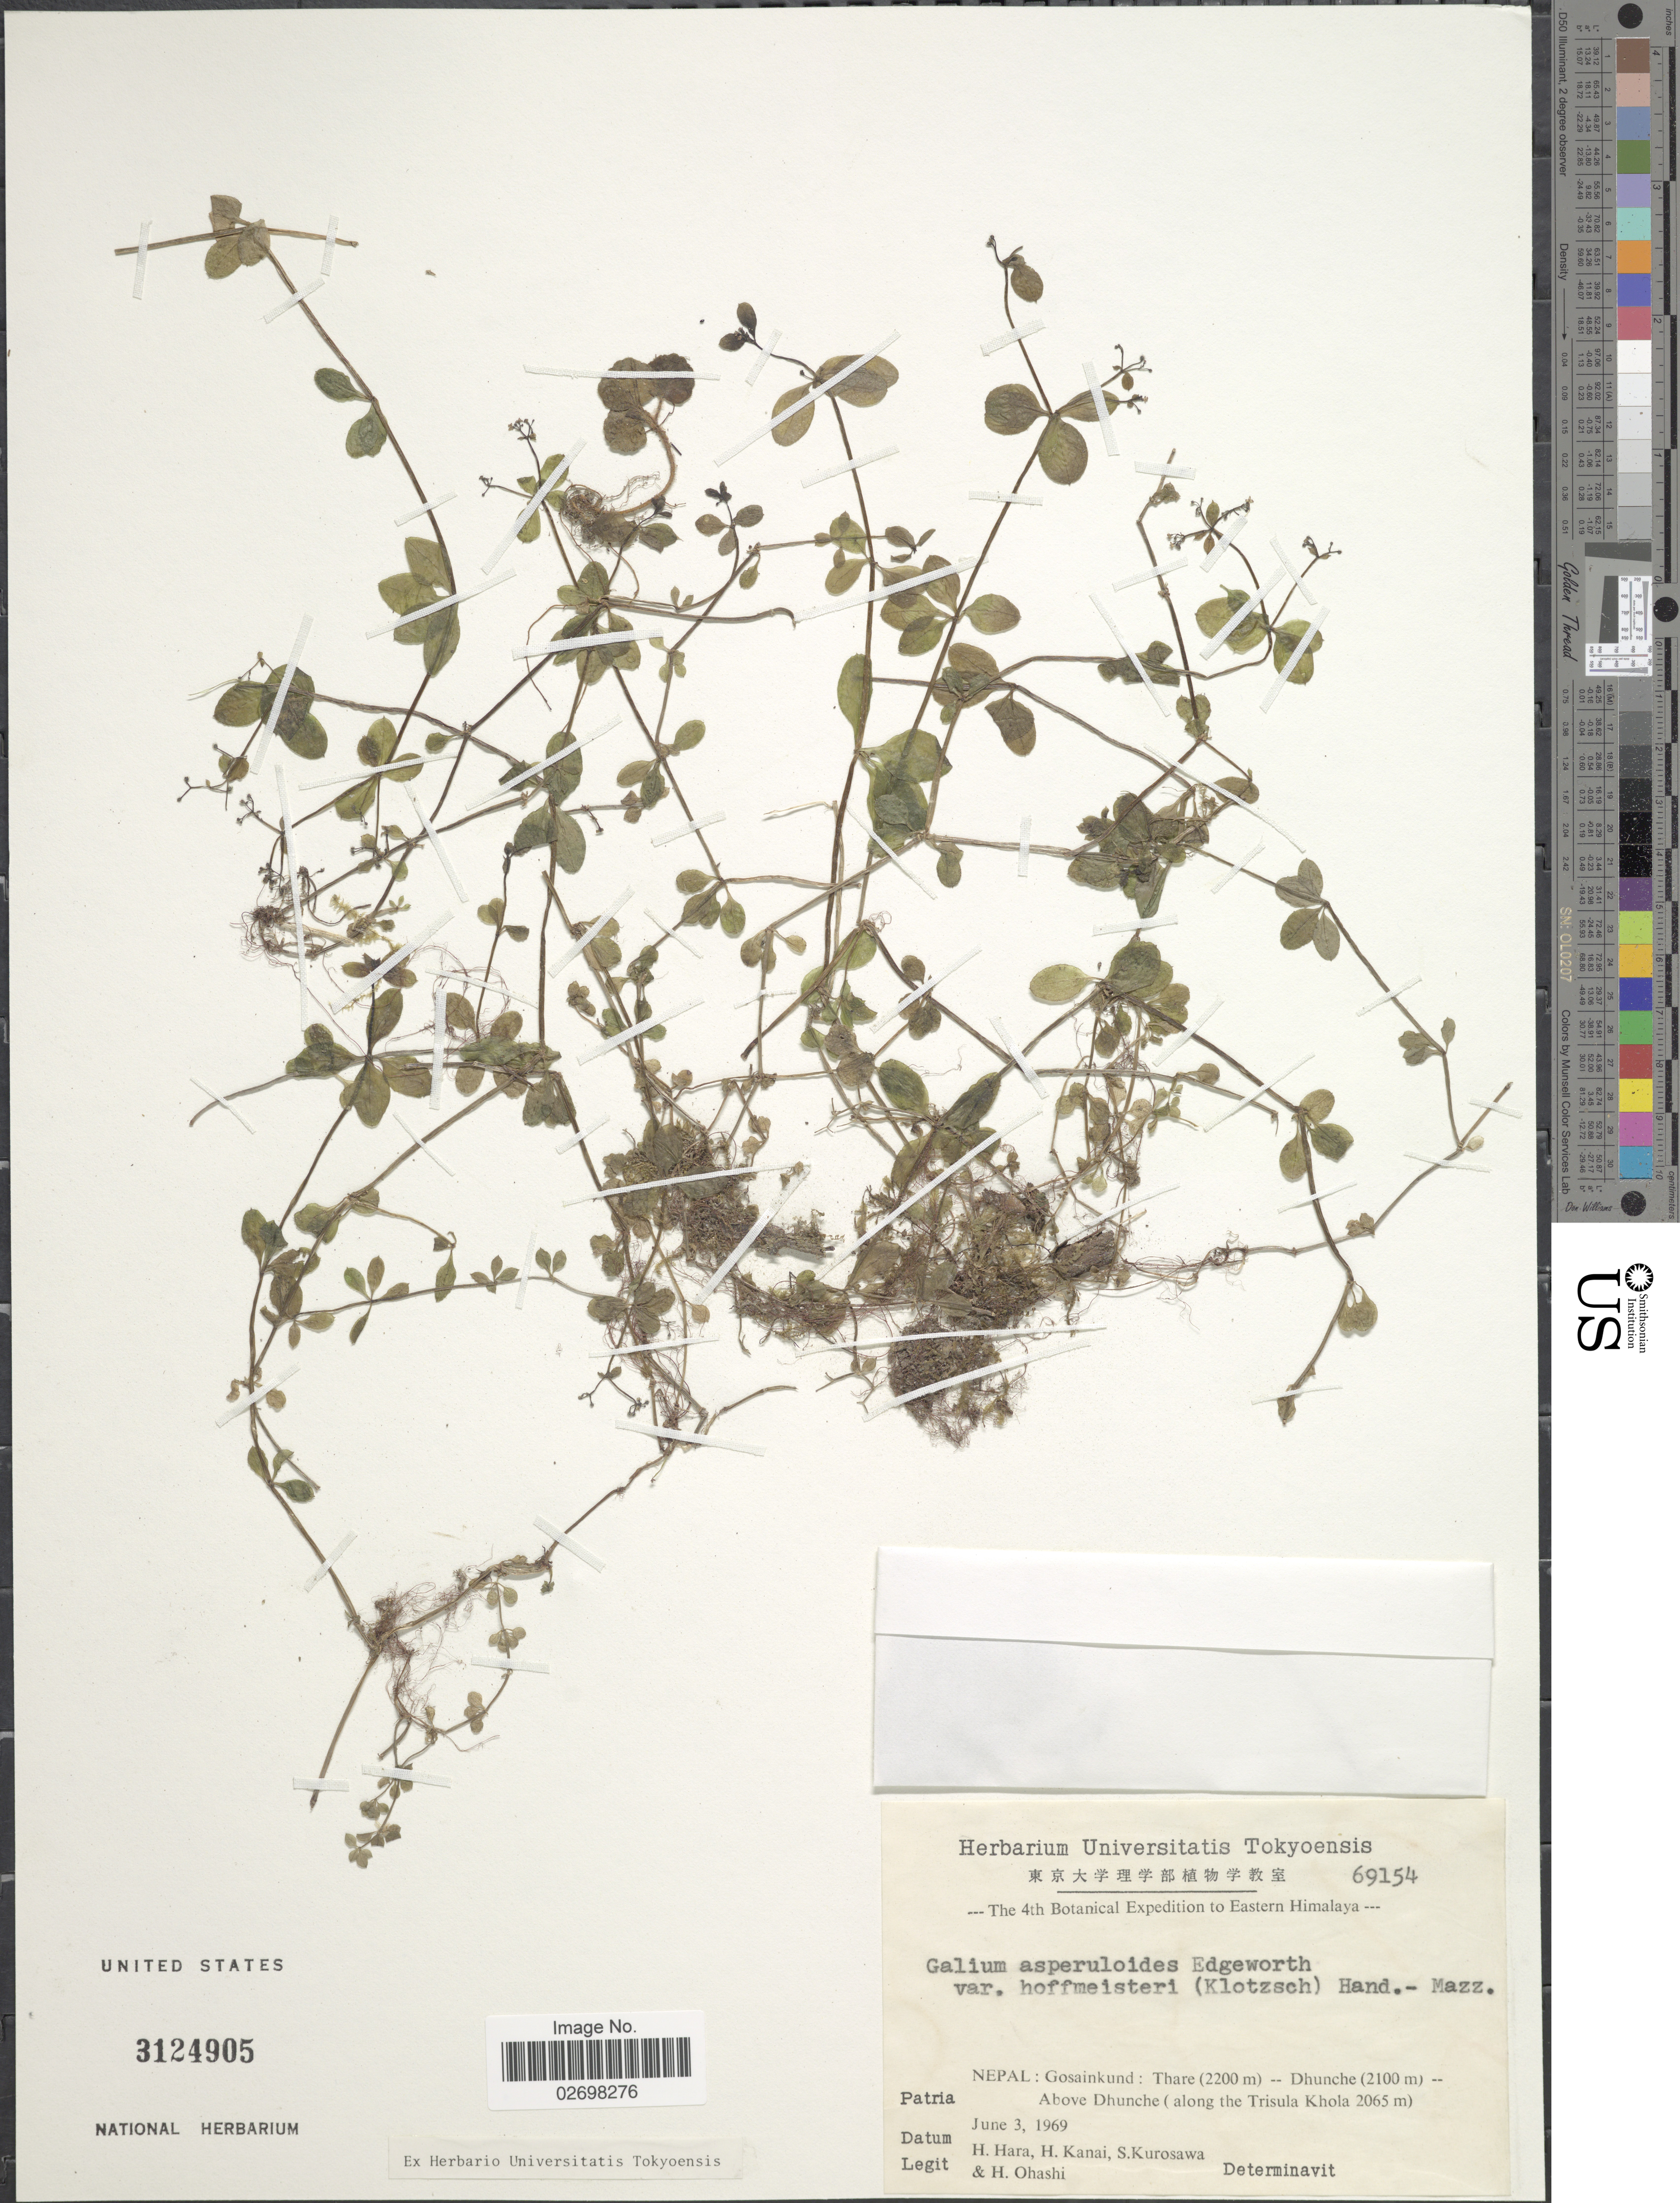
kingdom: Plantae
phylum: Tracheophyta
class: Magnoliopsida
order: Gentianales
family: Rubiaceae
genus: Galium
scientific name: Galium asperuloides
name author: Edgew.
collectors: H. Hara, H. Kanai, T. Kurosawa & H. Ohashi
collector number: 69154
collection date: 1969-06-03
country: Nepal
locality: Eastern Himalaya, Gosainkund: Thare - Dhunche - Above Dhunche (along the Trisula Khola)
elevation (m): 2065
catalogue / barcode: US 3124905